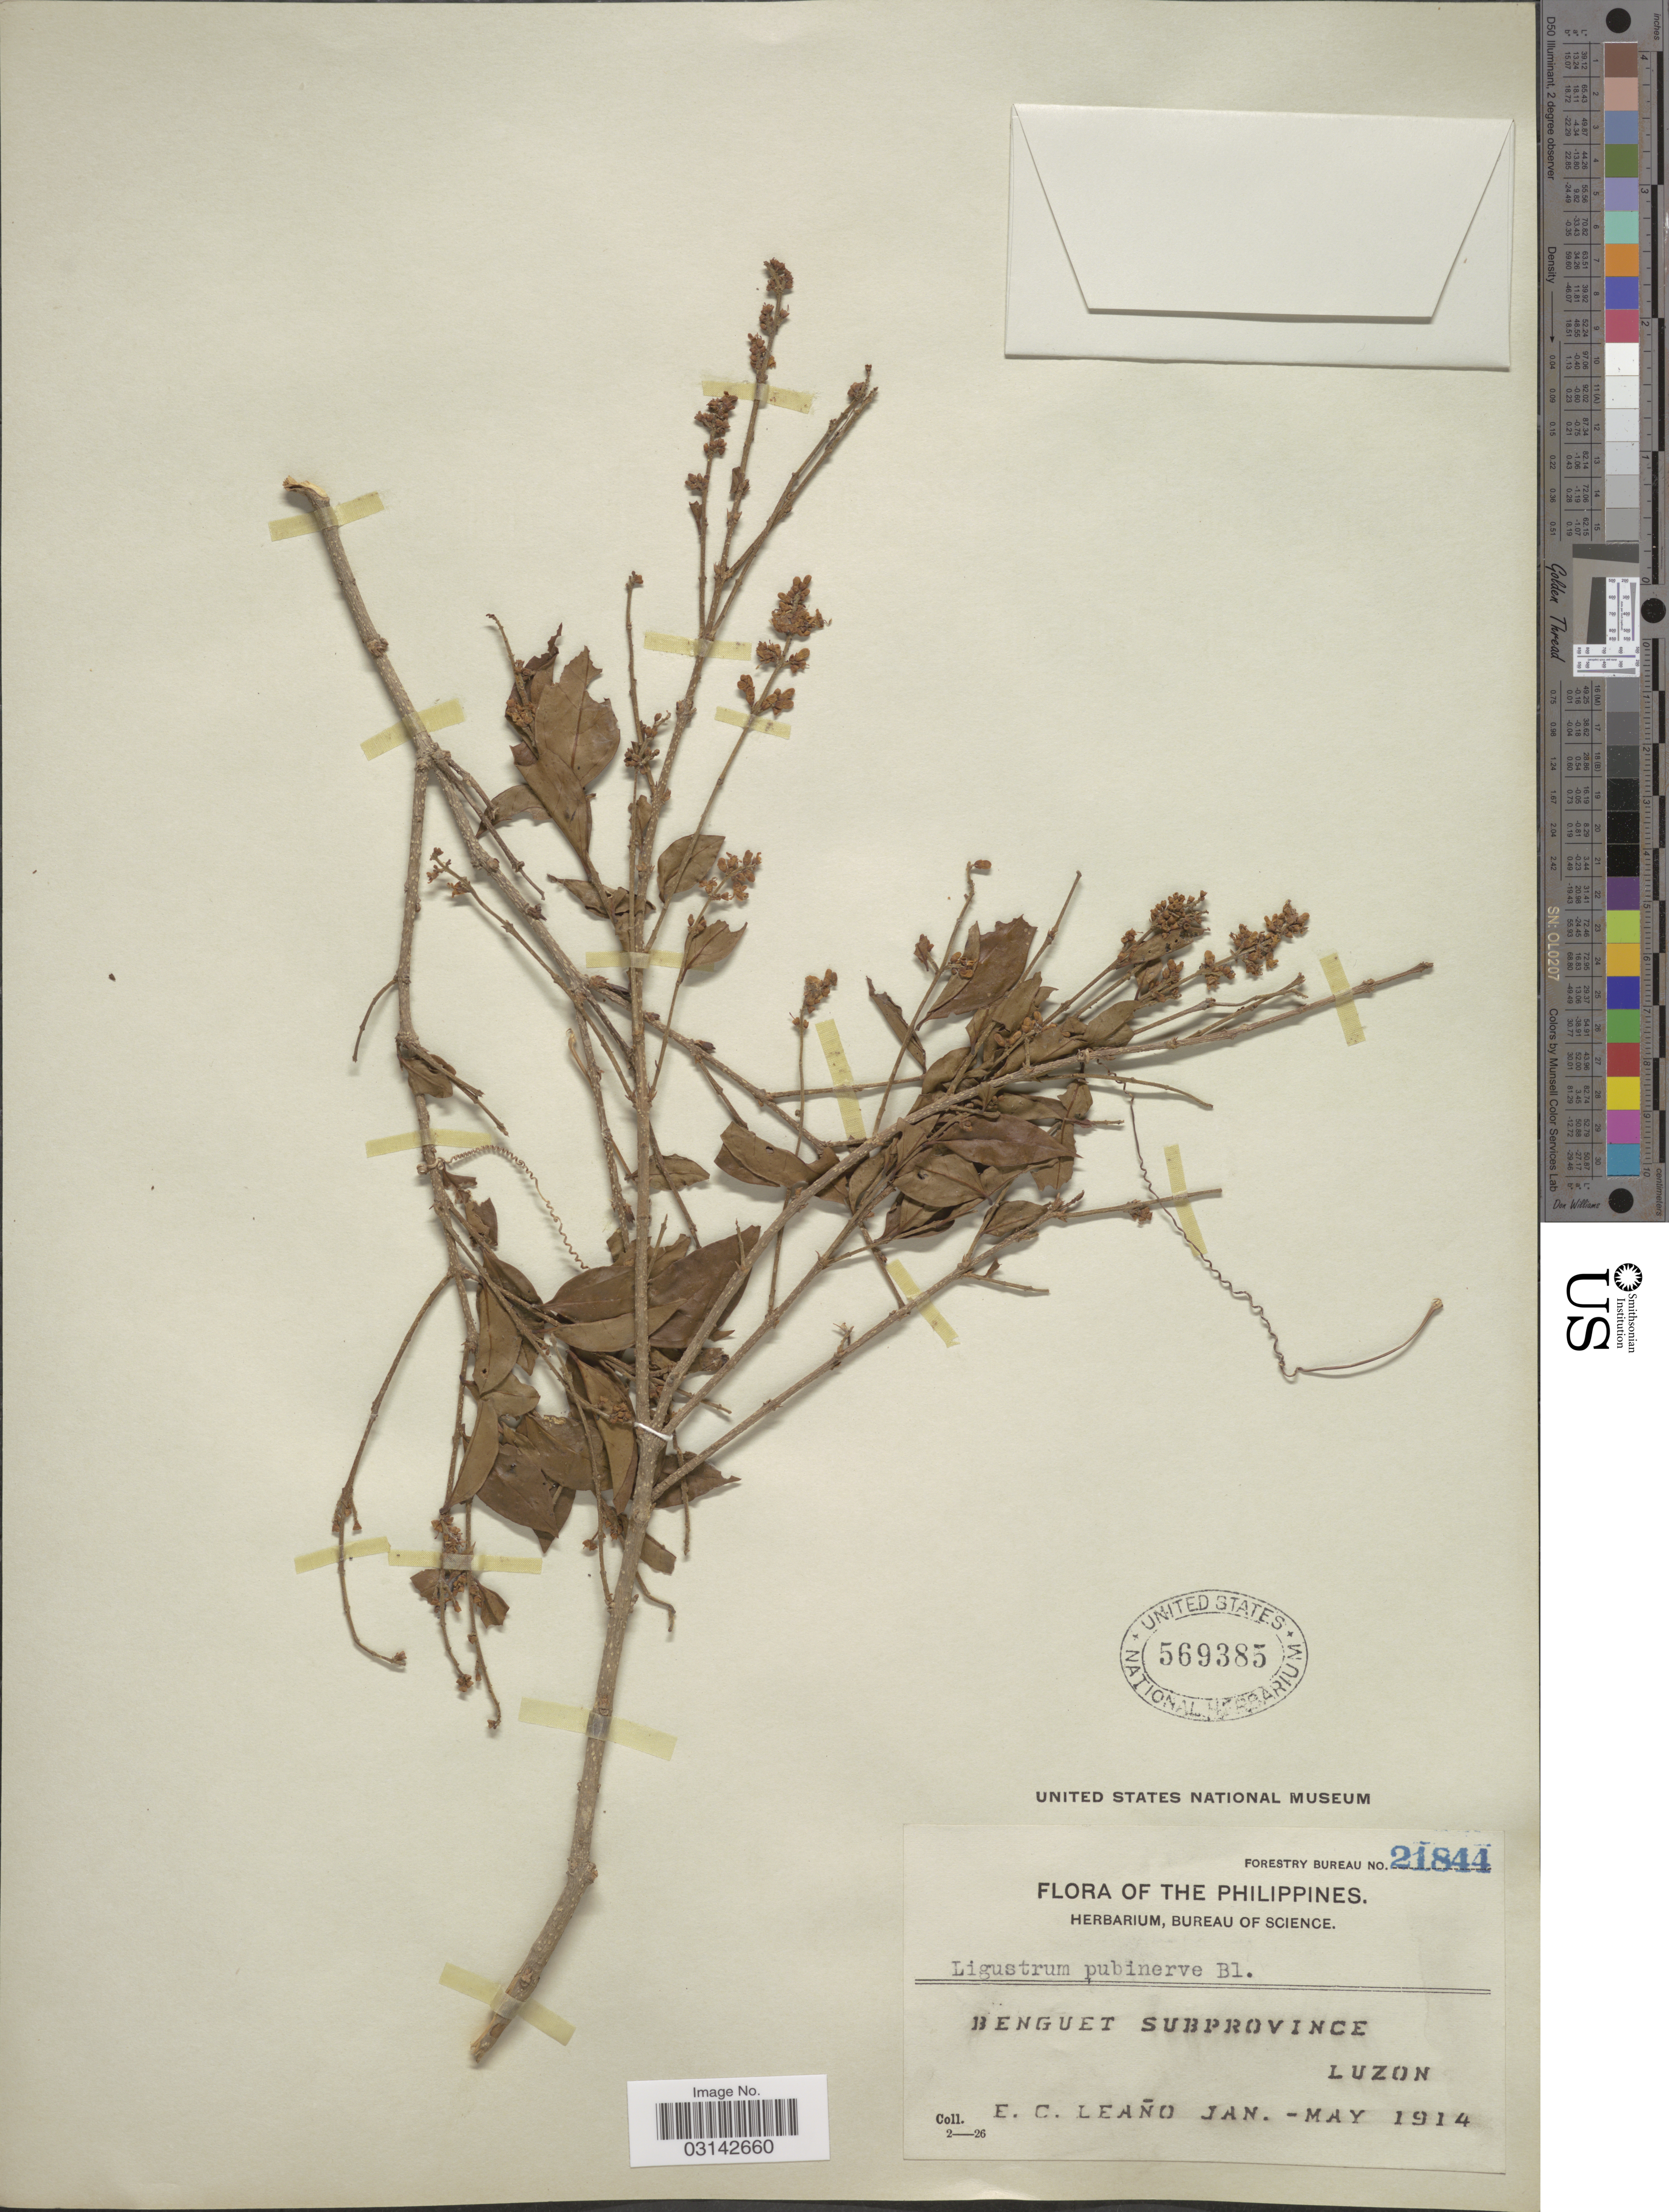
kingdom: Plantae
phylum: Tracheophyta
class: Magnoliopsida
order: Lamiales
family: Oleaceae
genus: Ligustrum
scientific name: Ligustrum sp.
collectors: E. Leano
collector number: Forestry Bureau 21844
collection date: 1914-01/1914-05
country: Philippines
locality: Benguet Subprovince, Luzon.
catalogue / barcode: US 569385